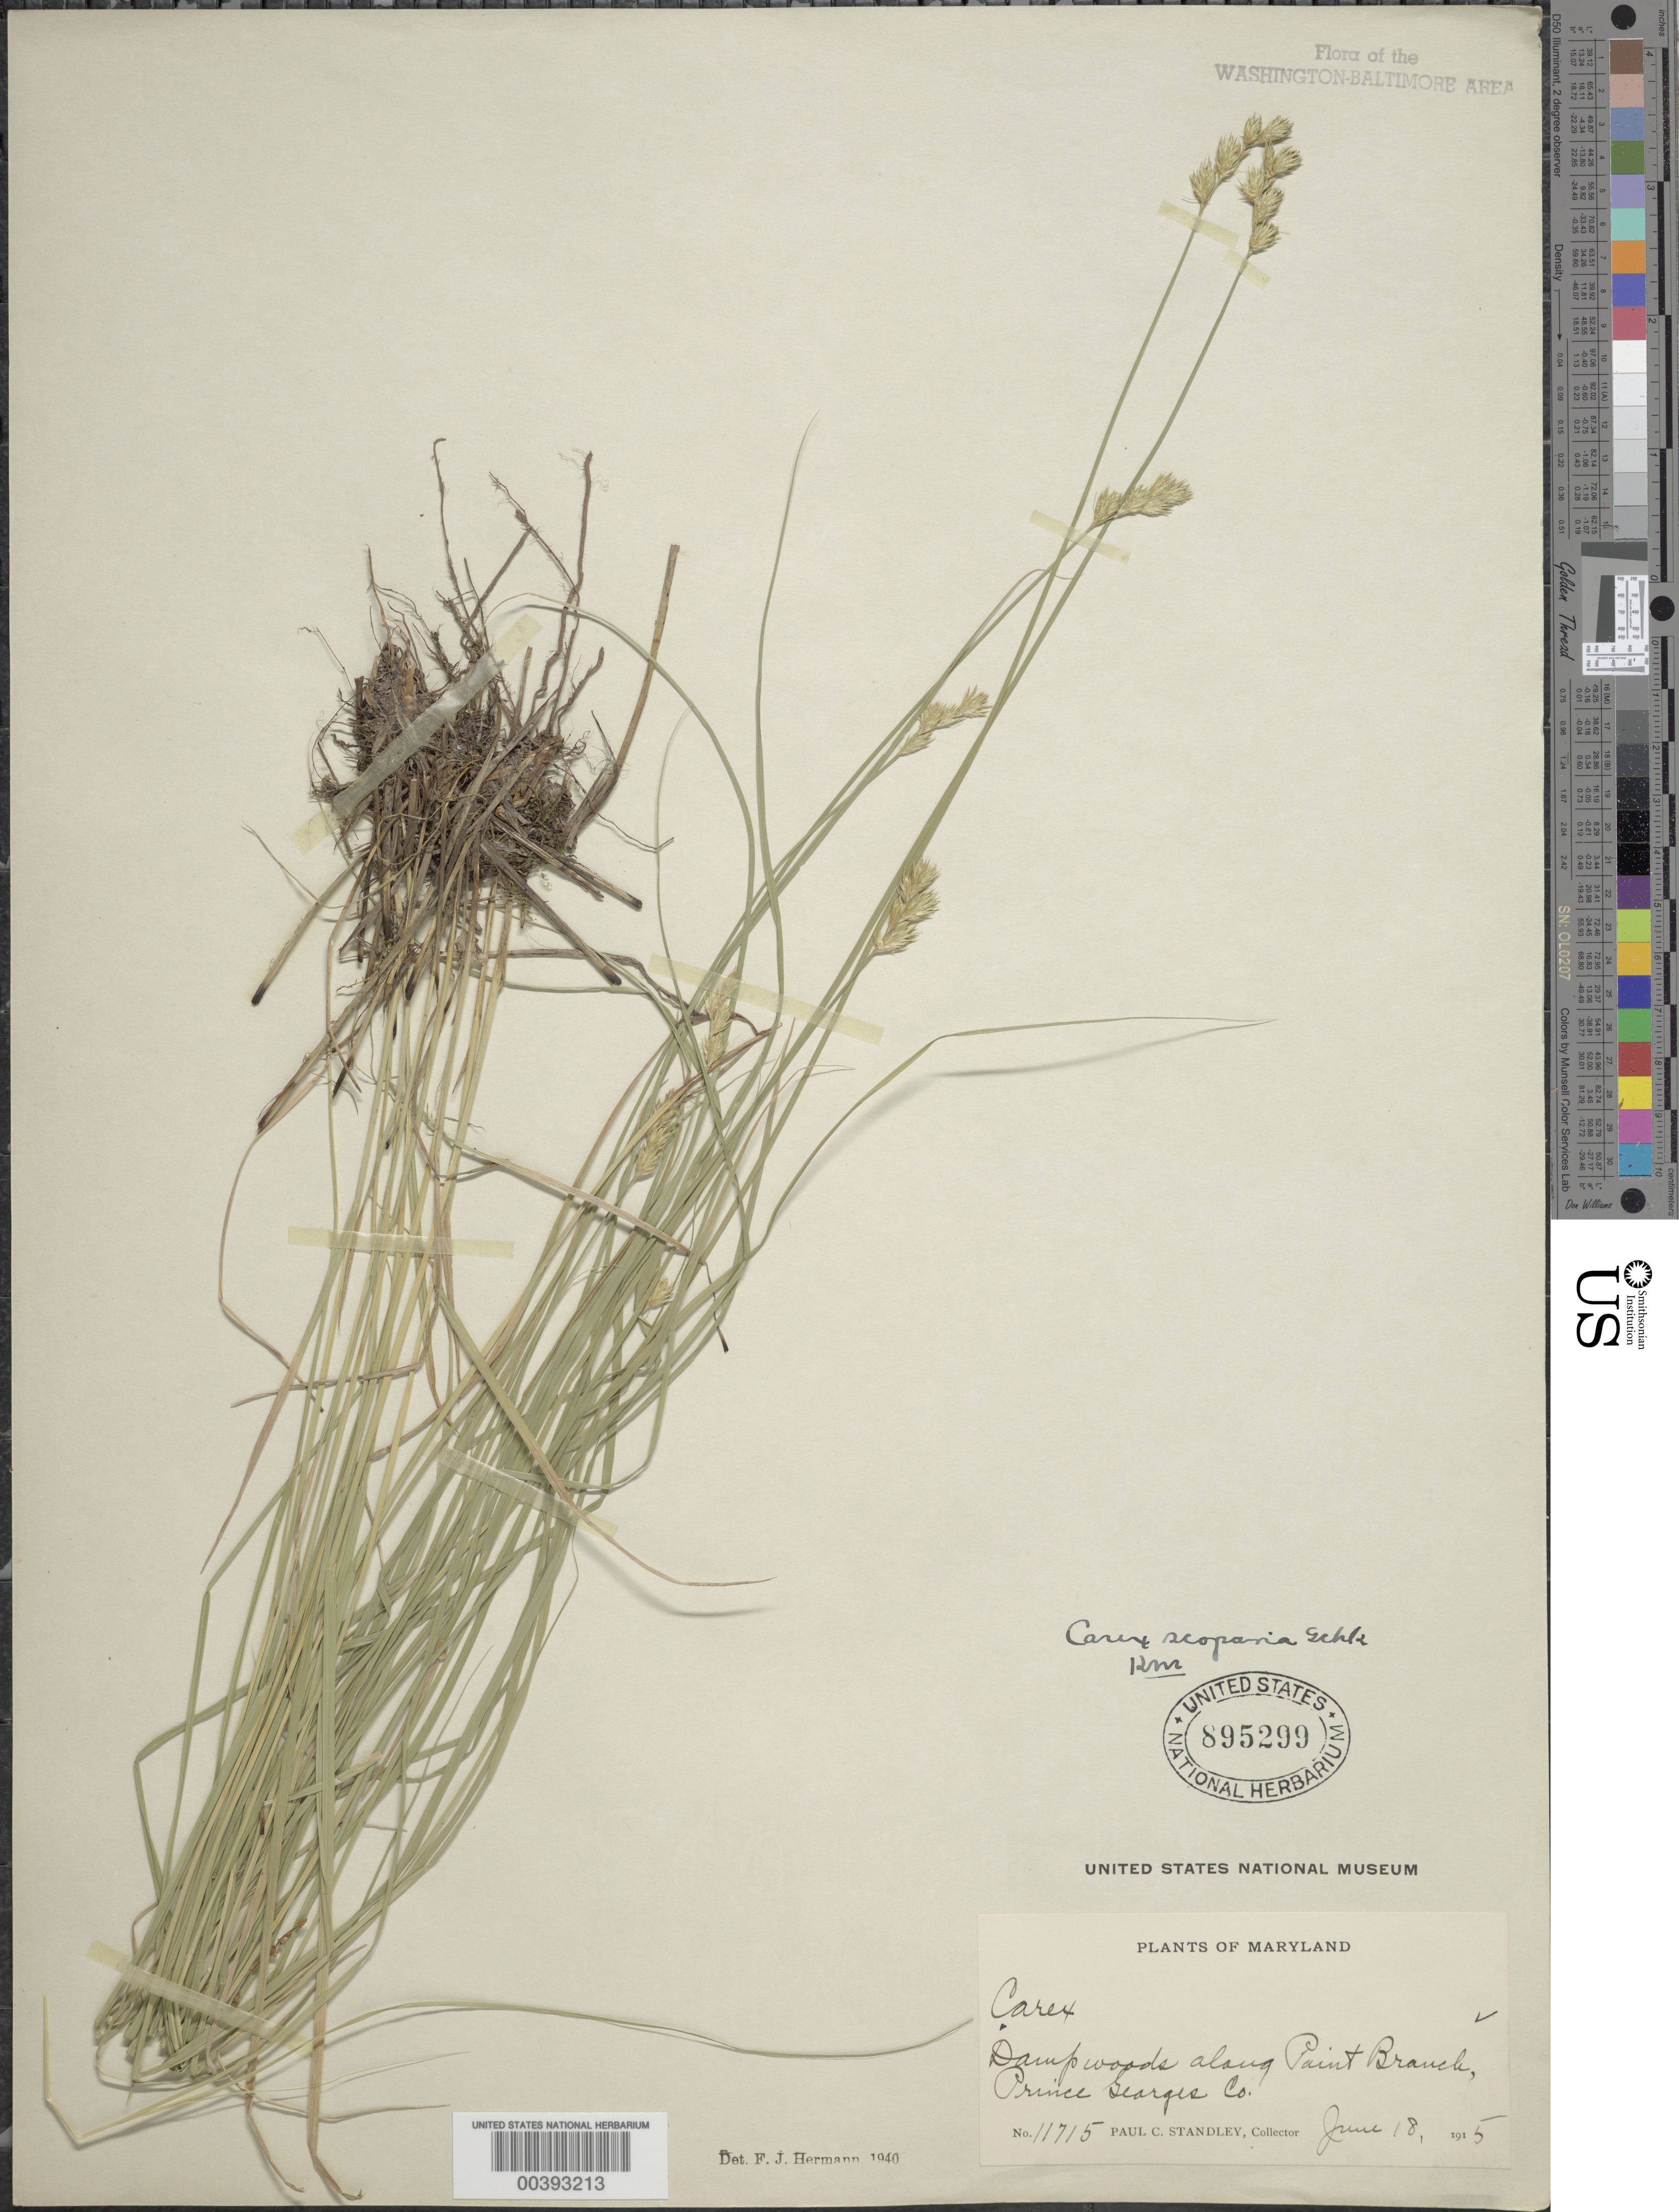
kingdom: Plantae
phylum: Tracheophyta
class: Liliopsida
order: Poales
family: Cyperaceae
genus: Carex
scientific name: Carex scoparia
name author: Schkuhr ex Willd.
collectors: P. C. Standley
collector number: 11715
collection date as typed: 18 Jun 1915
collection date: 1915-06-18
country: United States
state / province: Maryland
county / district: Prince George's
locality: Paint Branch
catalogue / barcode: US 895299